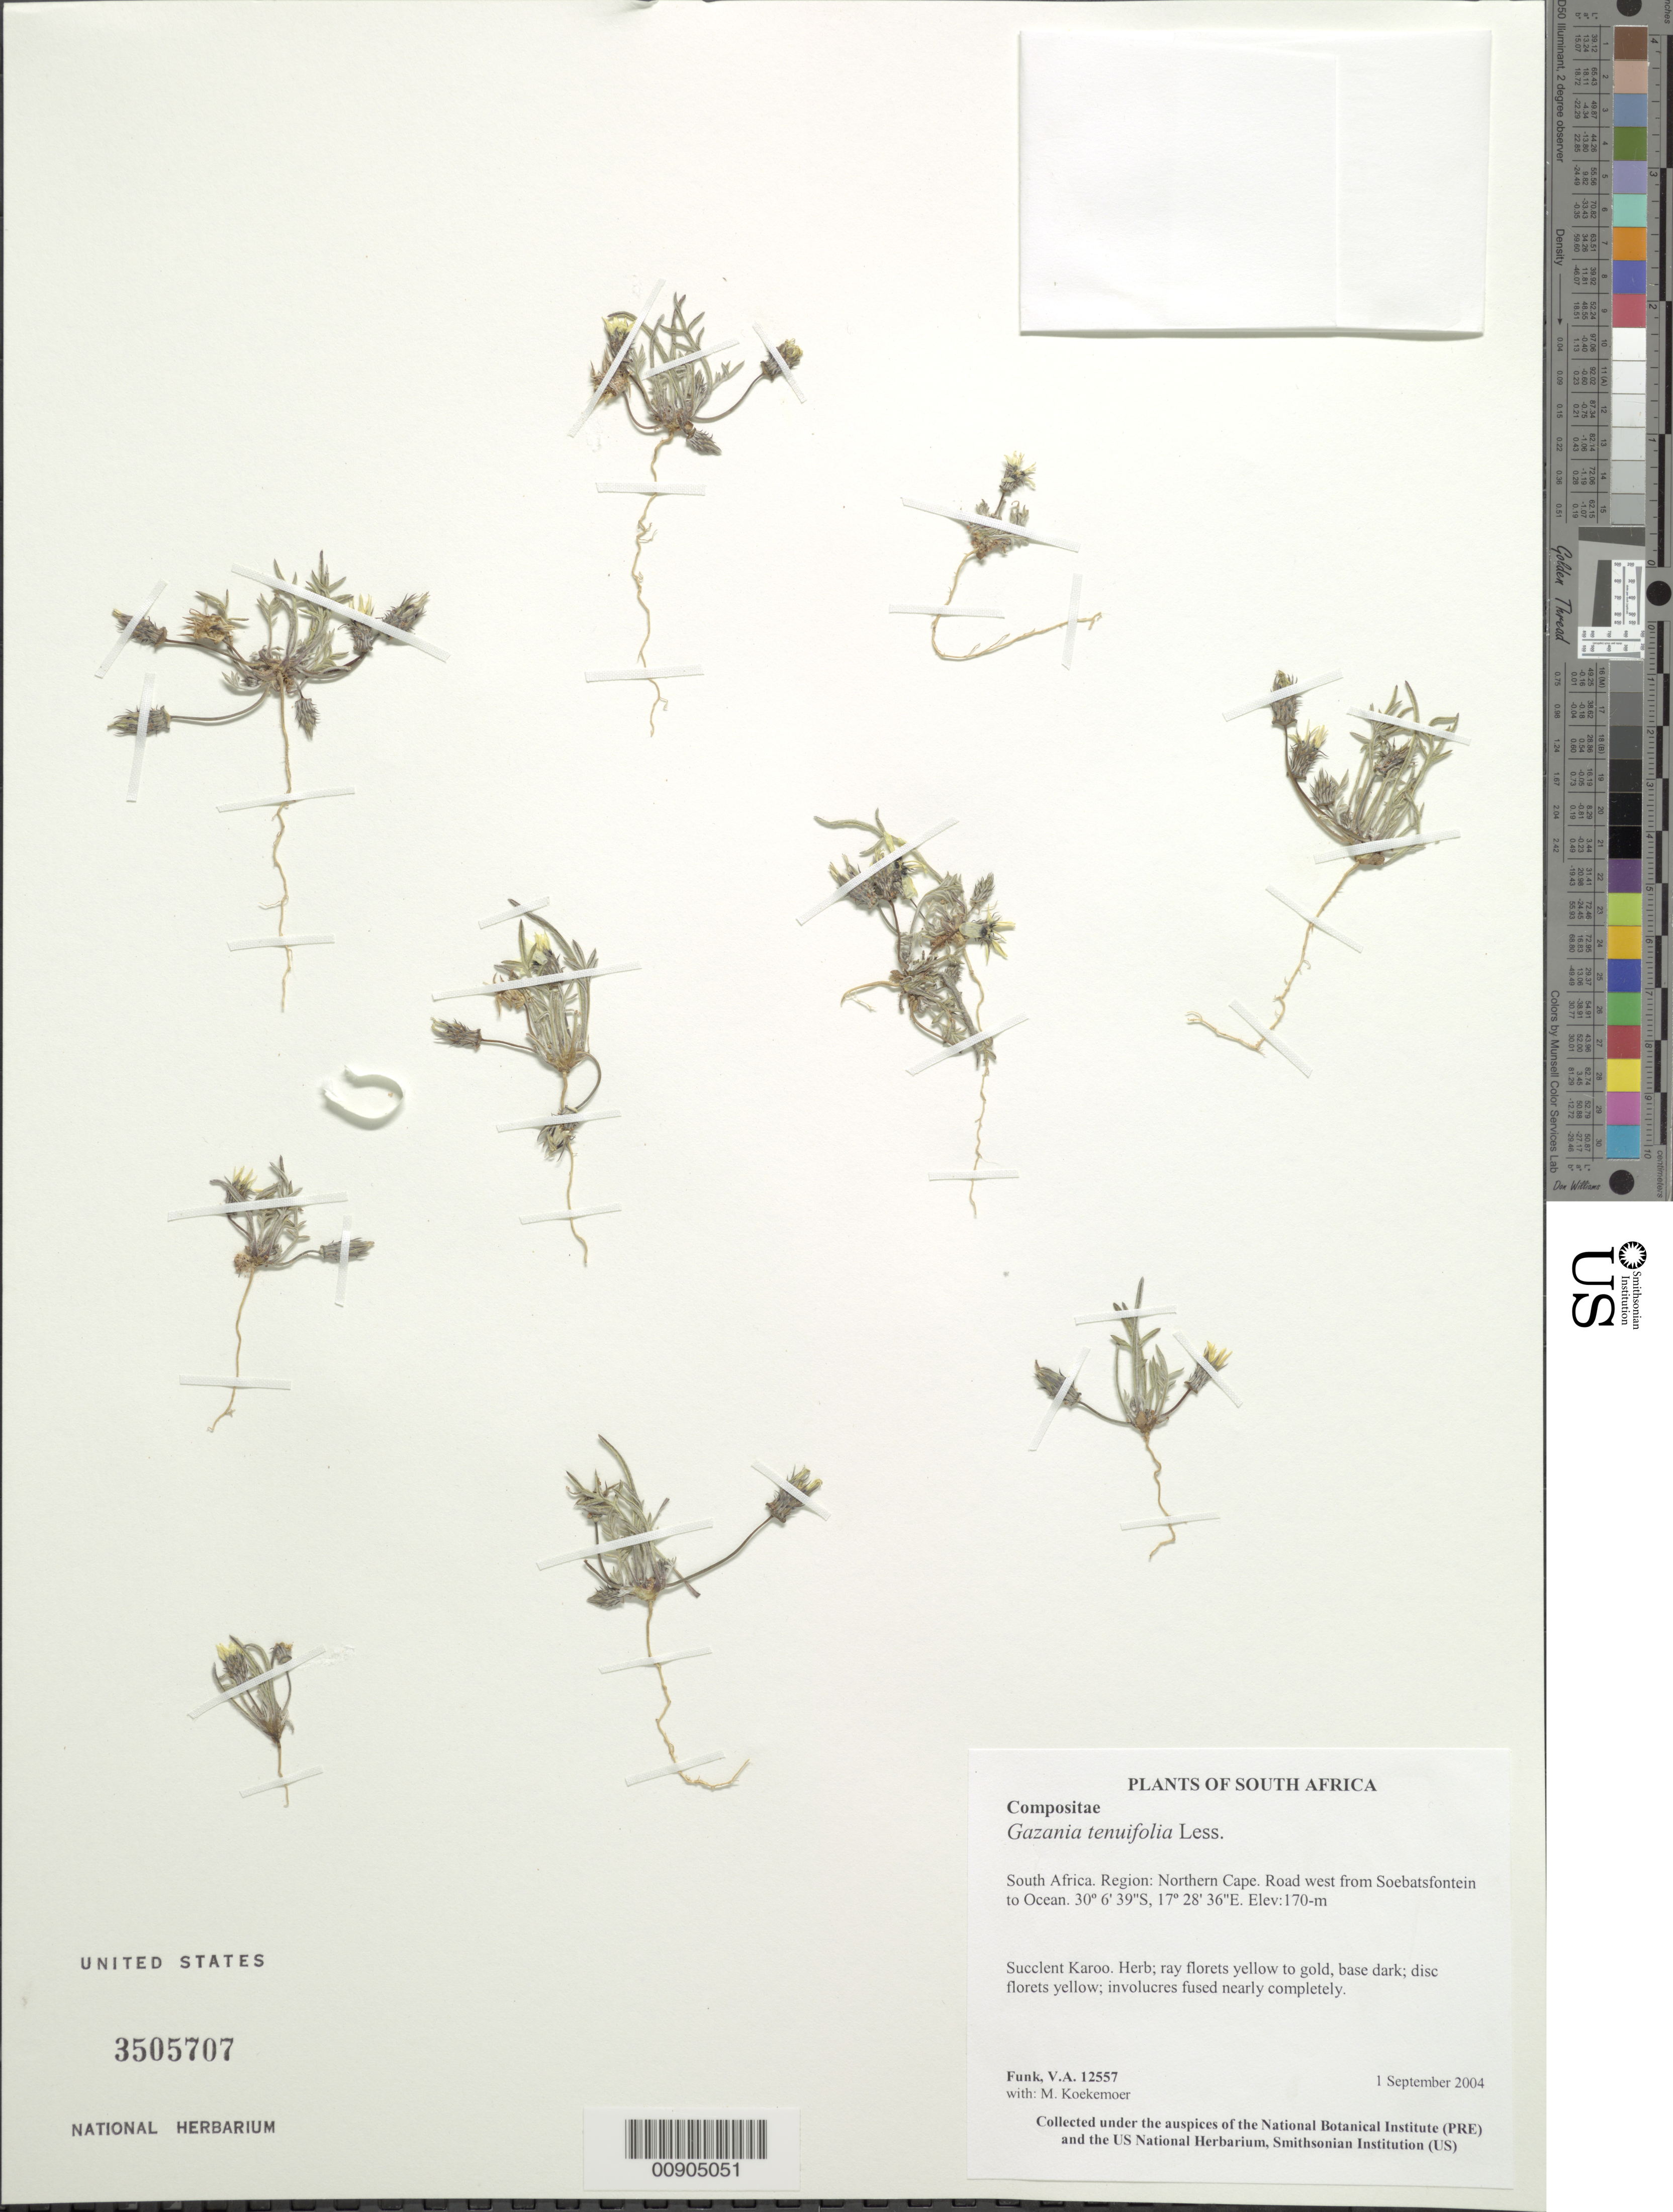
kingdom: Plantae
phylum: Tracheophyta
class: Magnoliopsida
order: Asterales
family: Asteraceae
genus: Gazania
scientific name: Gazania tenuifolia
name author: Less.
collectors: V. Funk & M. Koekemoer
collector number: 12557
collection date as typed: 1 September 2004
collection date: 2004-09-01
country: South Africa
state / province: Northern Cape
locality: Northern Cape, Namaqua National Park, road west from Soebatsfontein to ocean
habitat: Succulent karoo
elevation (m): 170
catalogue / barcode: US 3505707